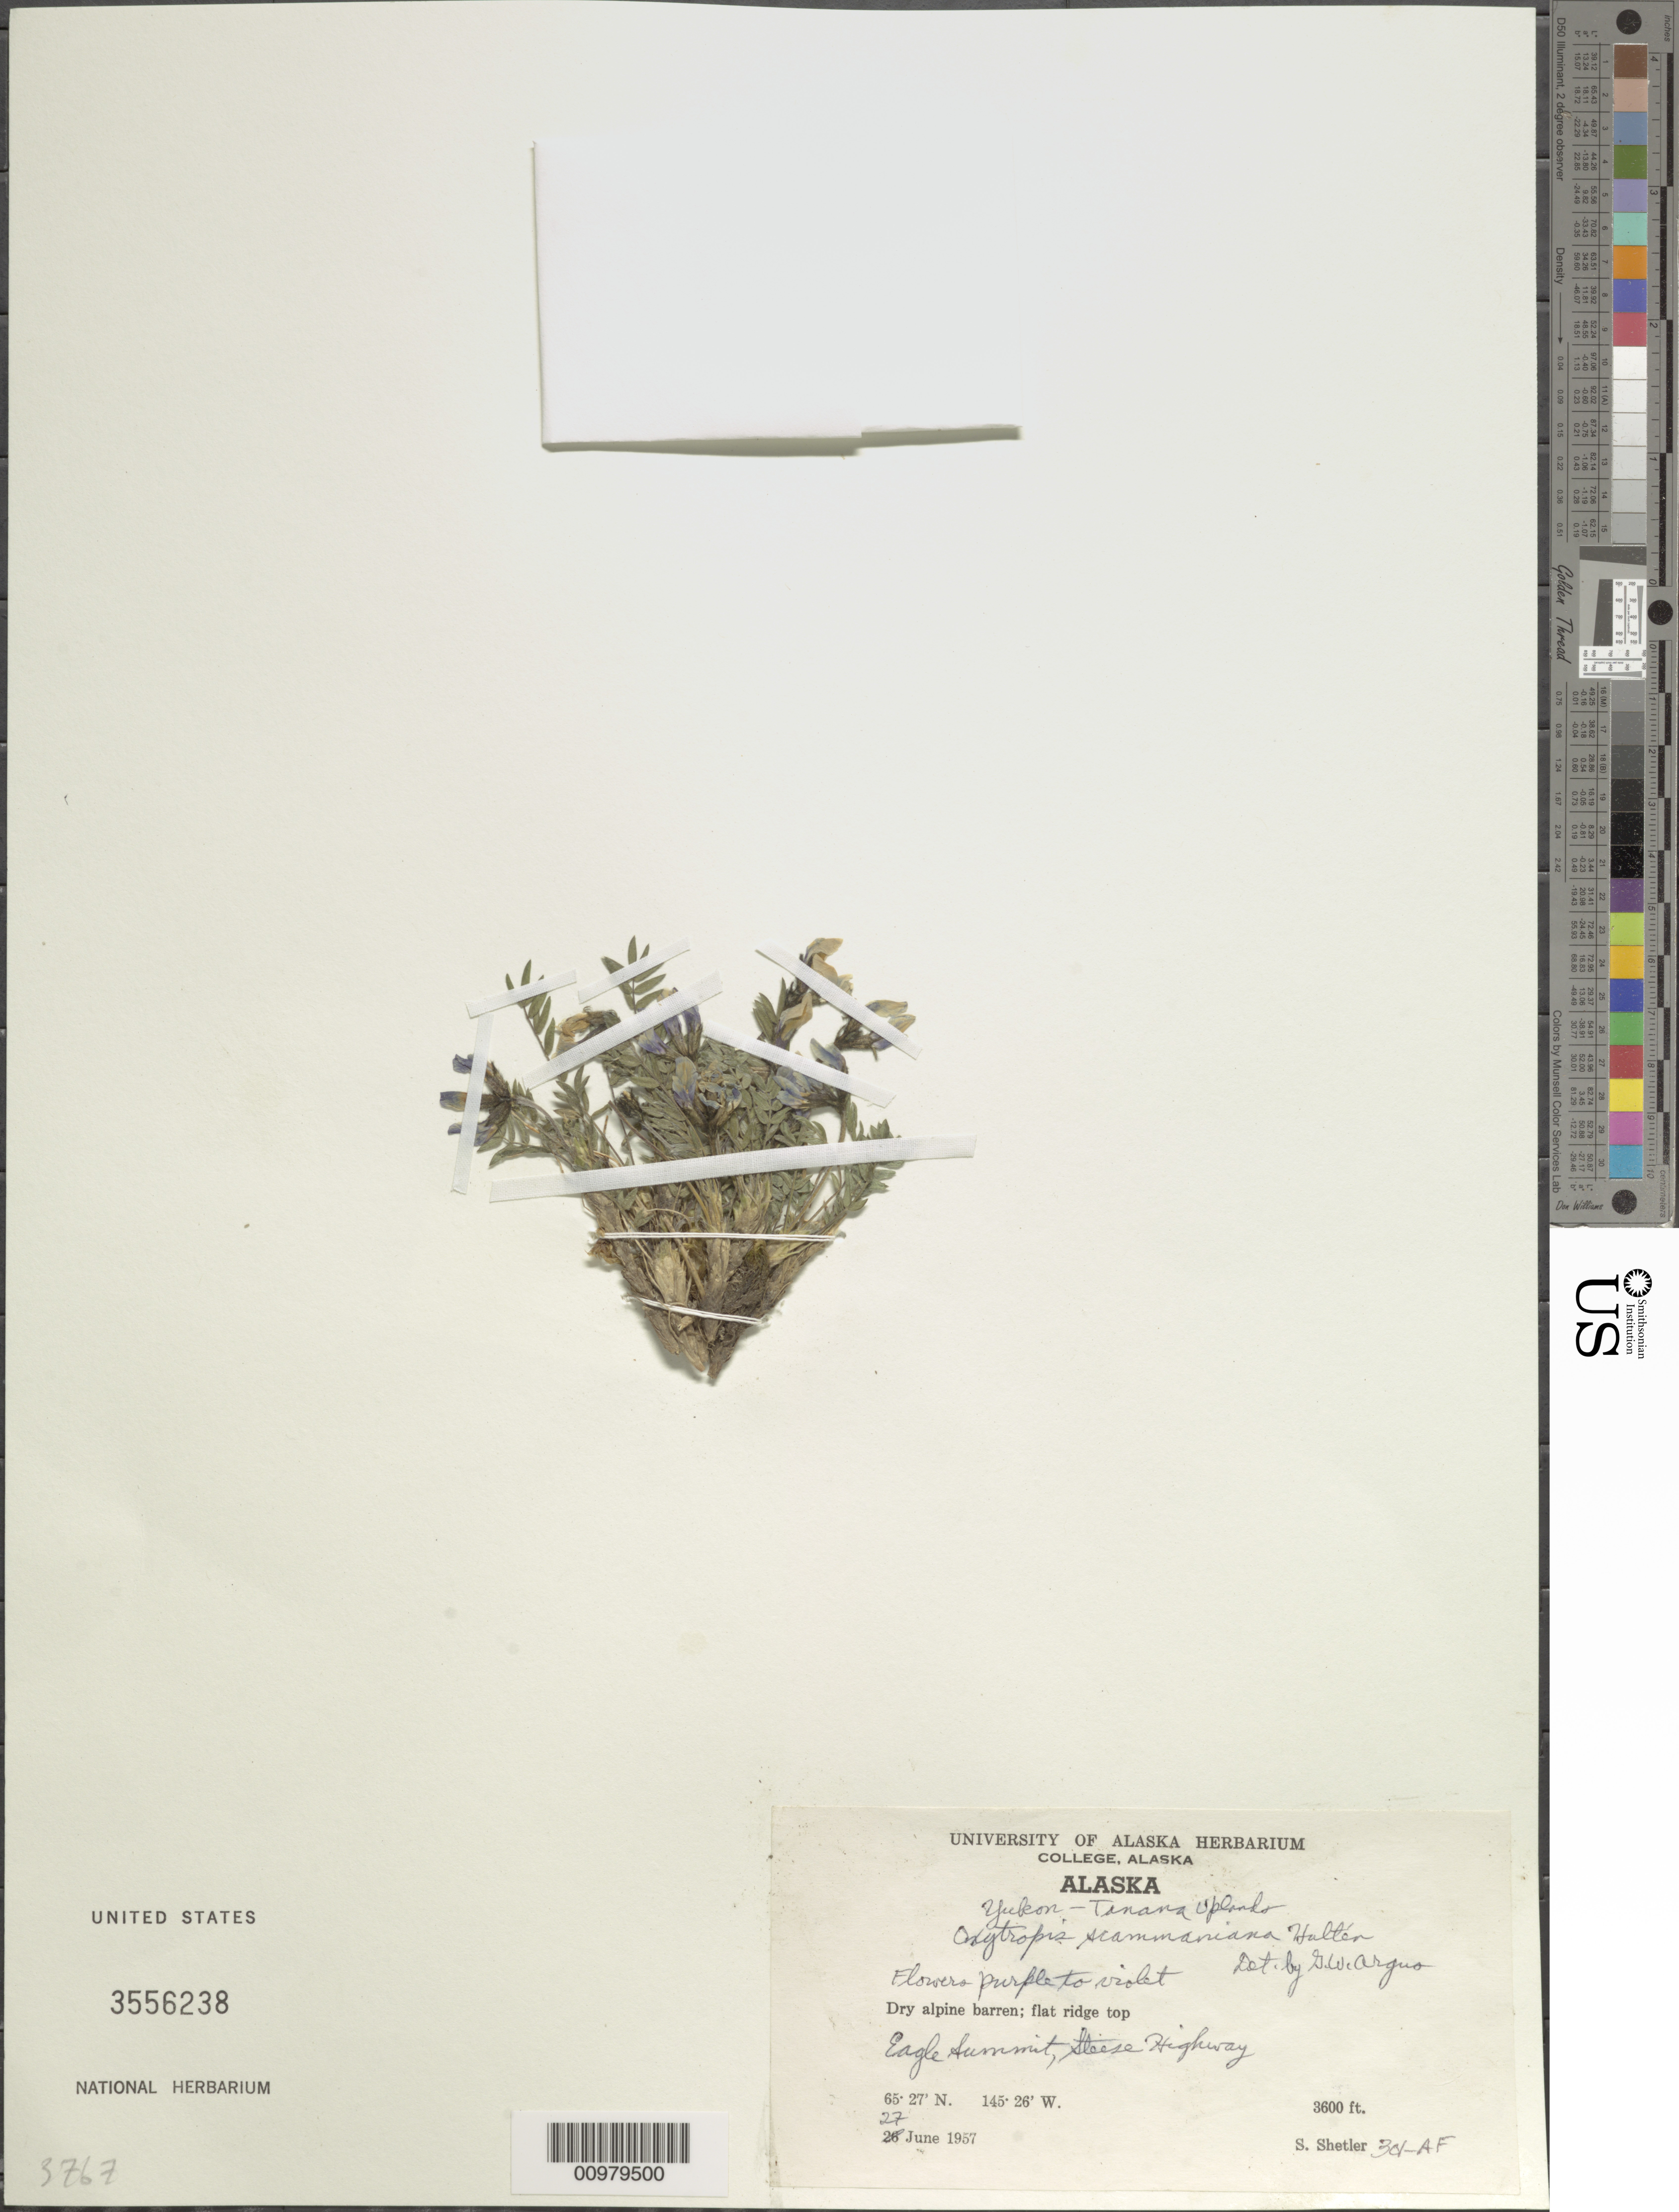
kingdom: Plantae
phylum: Tracheophyta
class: Magnoliopsida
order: Fabales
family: Fabaceae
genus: Oxytropis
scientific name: Oxytropis scammaniana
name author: Hultén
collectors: S. Shetler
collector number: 301-AF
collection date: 1957-06-27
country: United States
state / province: Alaska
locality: Yukon-Tanana Uplands, Dry alpine barren; flat ridge top Eagle Summit, Steese Highway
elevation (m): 1097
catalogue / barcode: US 3556238